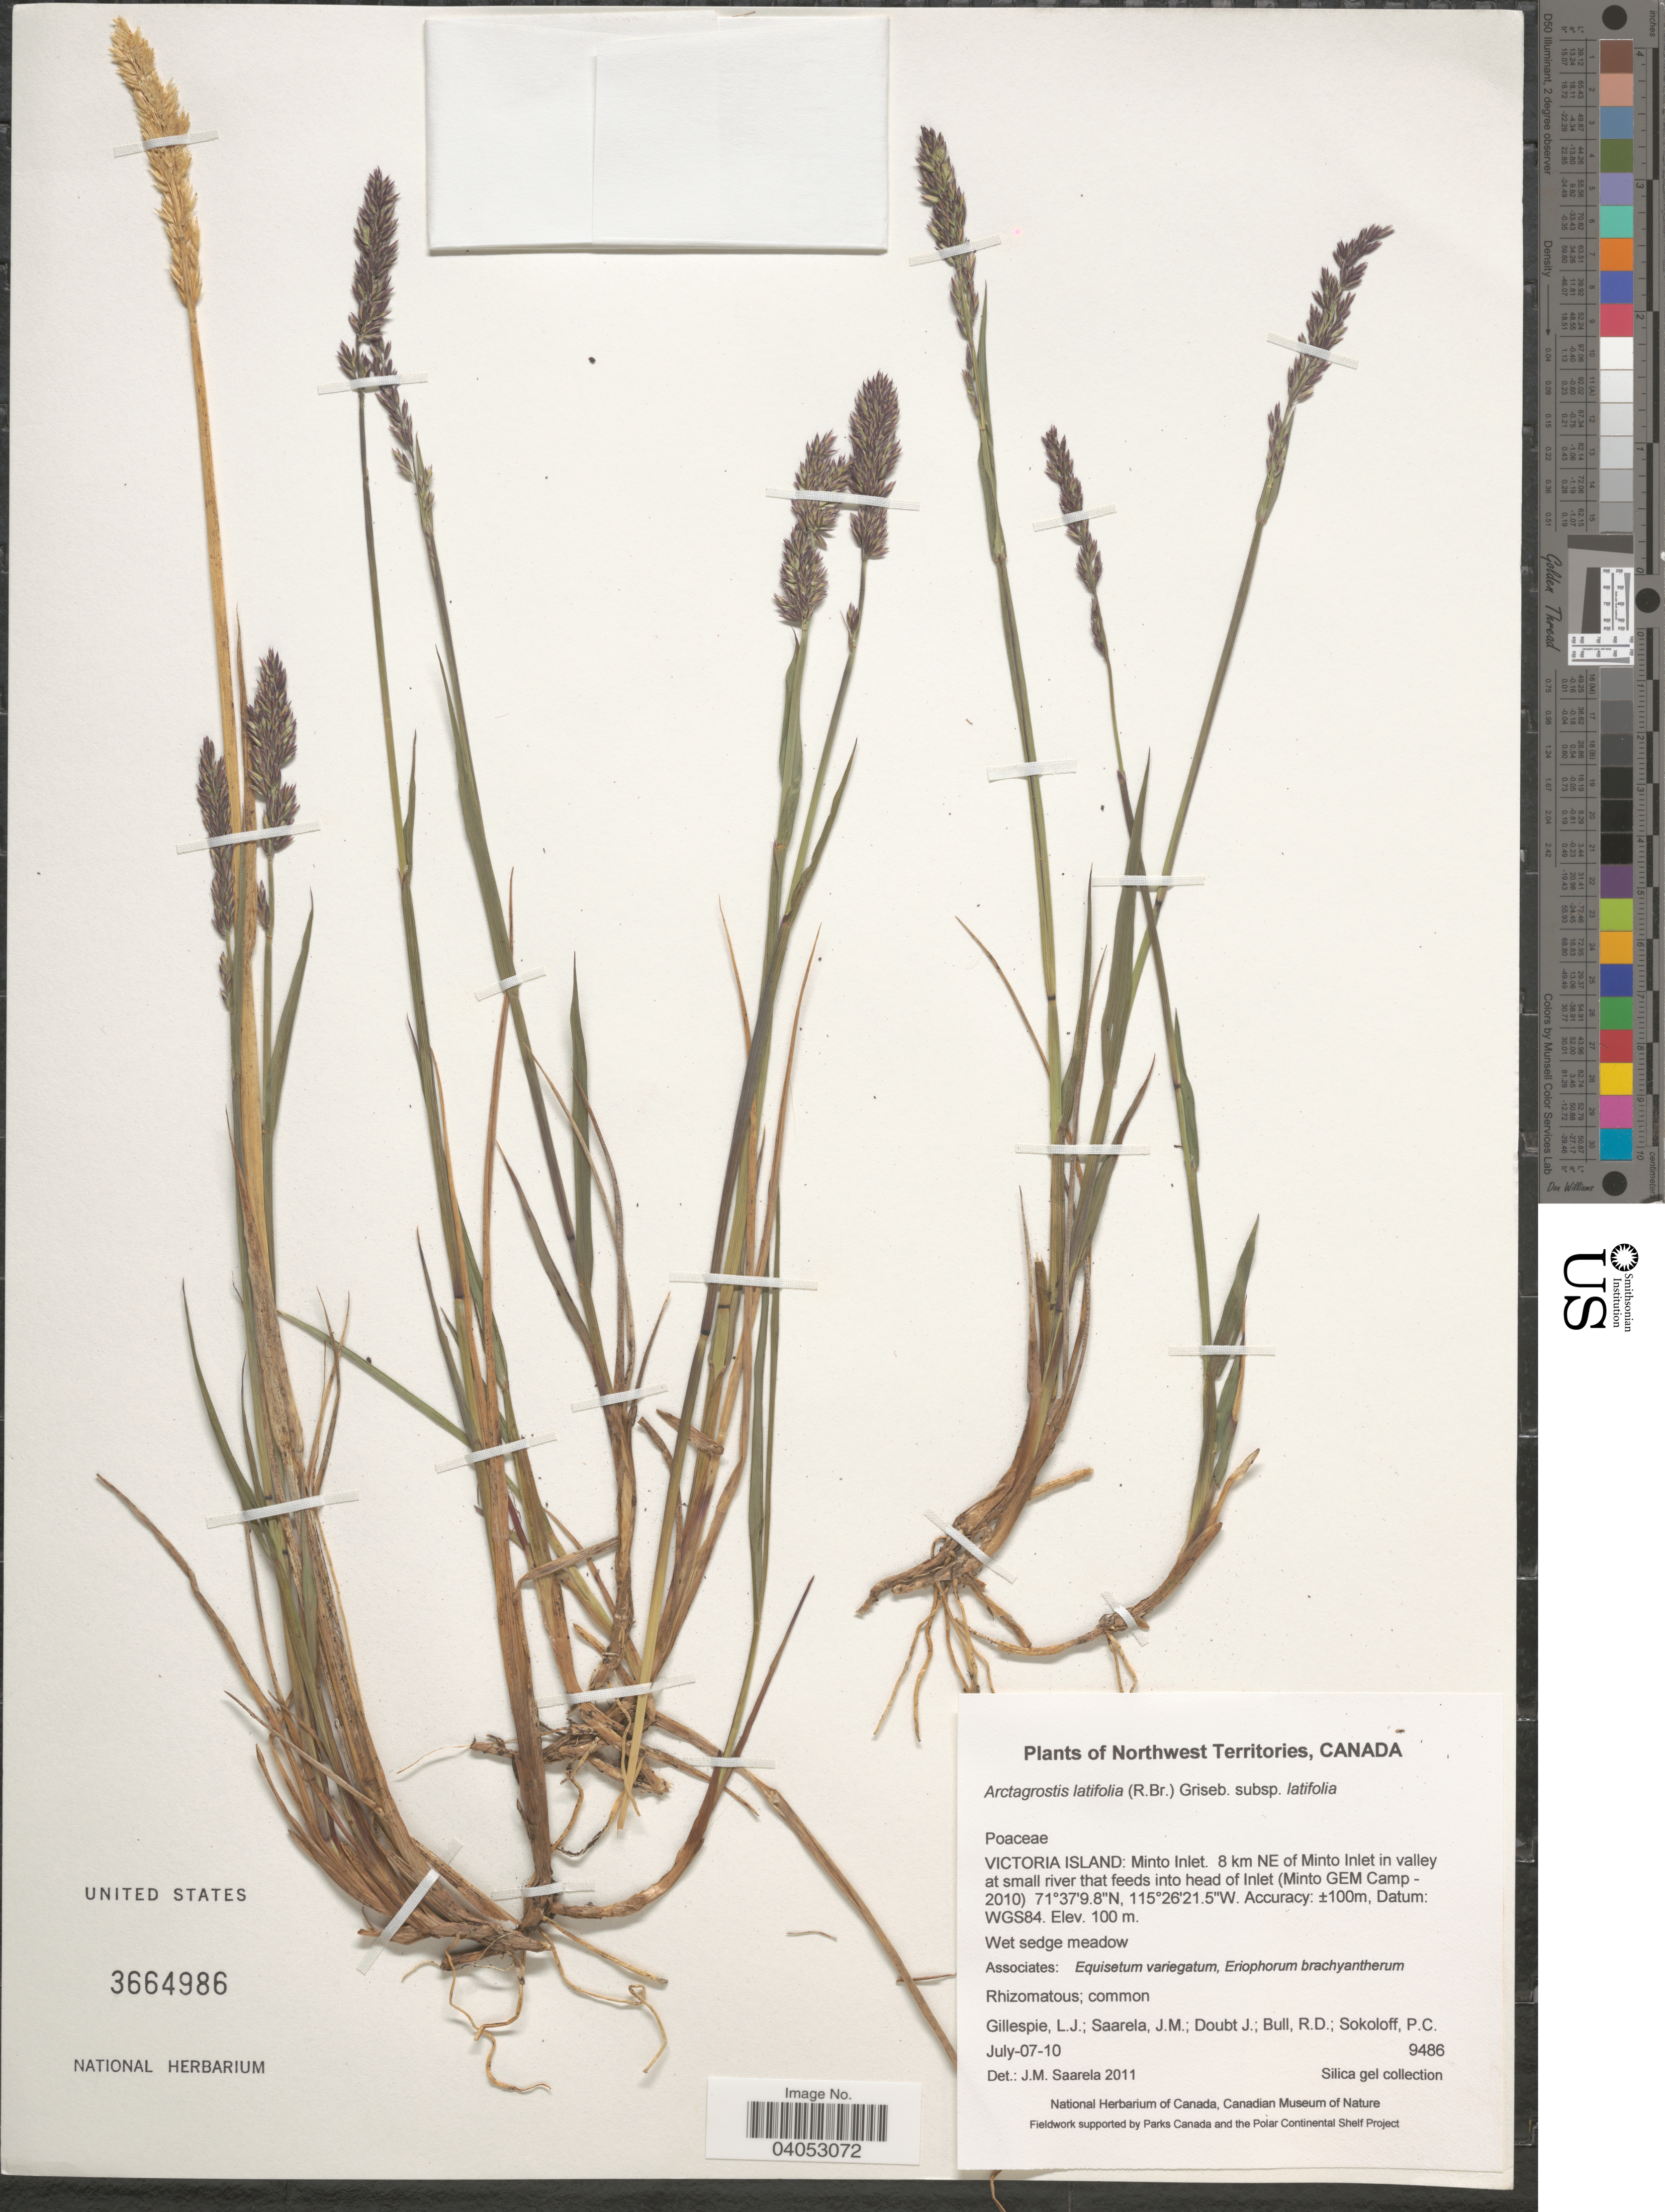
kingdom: Plantae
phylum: Tracheophyta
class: Liliopsida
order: Poales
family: Poaceae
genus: Arctagrostis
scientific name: Arctagrostis latifolia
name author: (R. Br.) Griseb.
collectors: L. Gillespie, J. Saarela, J. Doubt, R. Bull & P. Sokoloff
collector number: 9486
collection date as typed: Transcribed d/m/y: 7/7/10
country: Canada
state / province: Northwest Territories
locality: Victoria Island: Minto Inlet. 8 km NE of Minto Inlet in valley at small river that feeds into head of Inlet (Minto GEM Campo - 2010). Datum: WGS84.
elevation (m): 100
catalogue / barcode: US 3664986